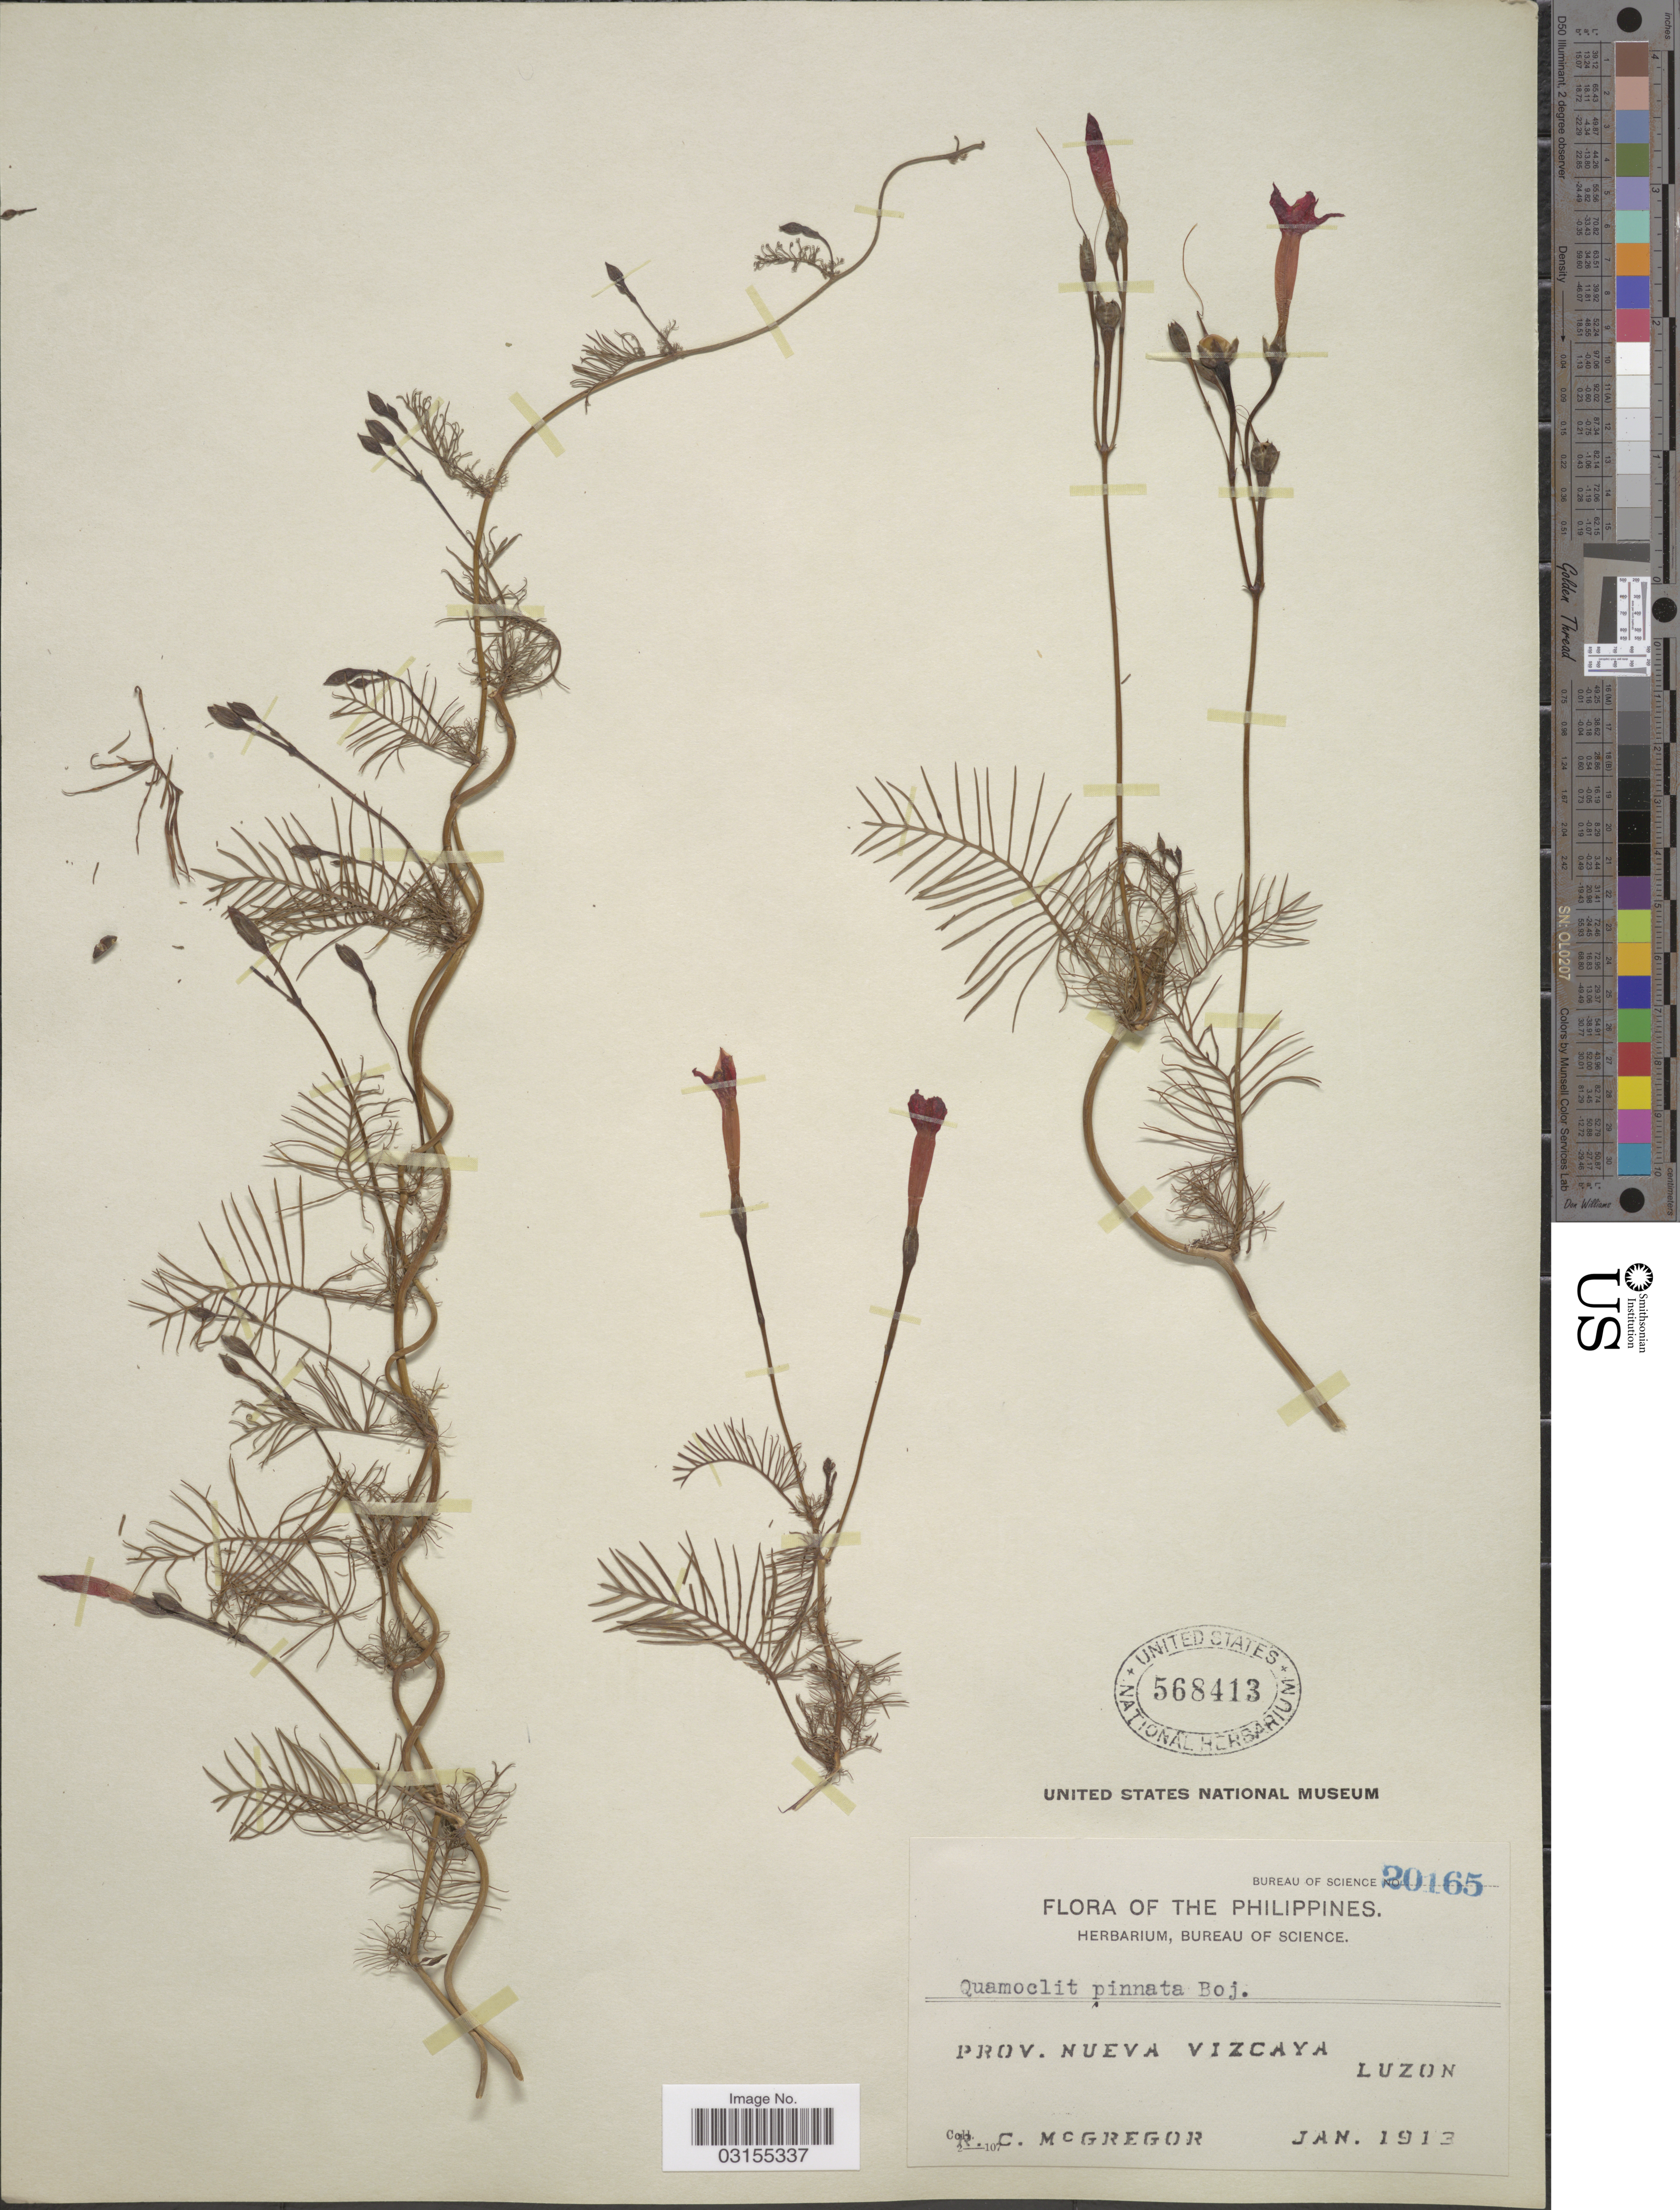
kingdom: Plantae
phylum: Tracheophyta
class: Magnoliopsida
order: Solanales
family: Convolvulaceae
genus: Ipomoea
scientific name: Ipomoea quamoclit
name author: L.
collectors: R. C. McGregor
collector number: Bureau of Science 20165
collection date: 1913-01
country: Philippines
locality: Prov. Nueva Vizcaya Luzon.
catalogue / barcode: US 568413